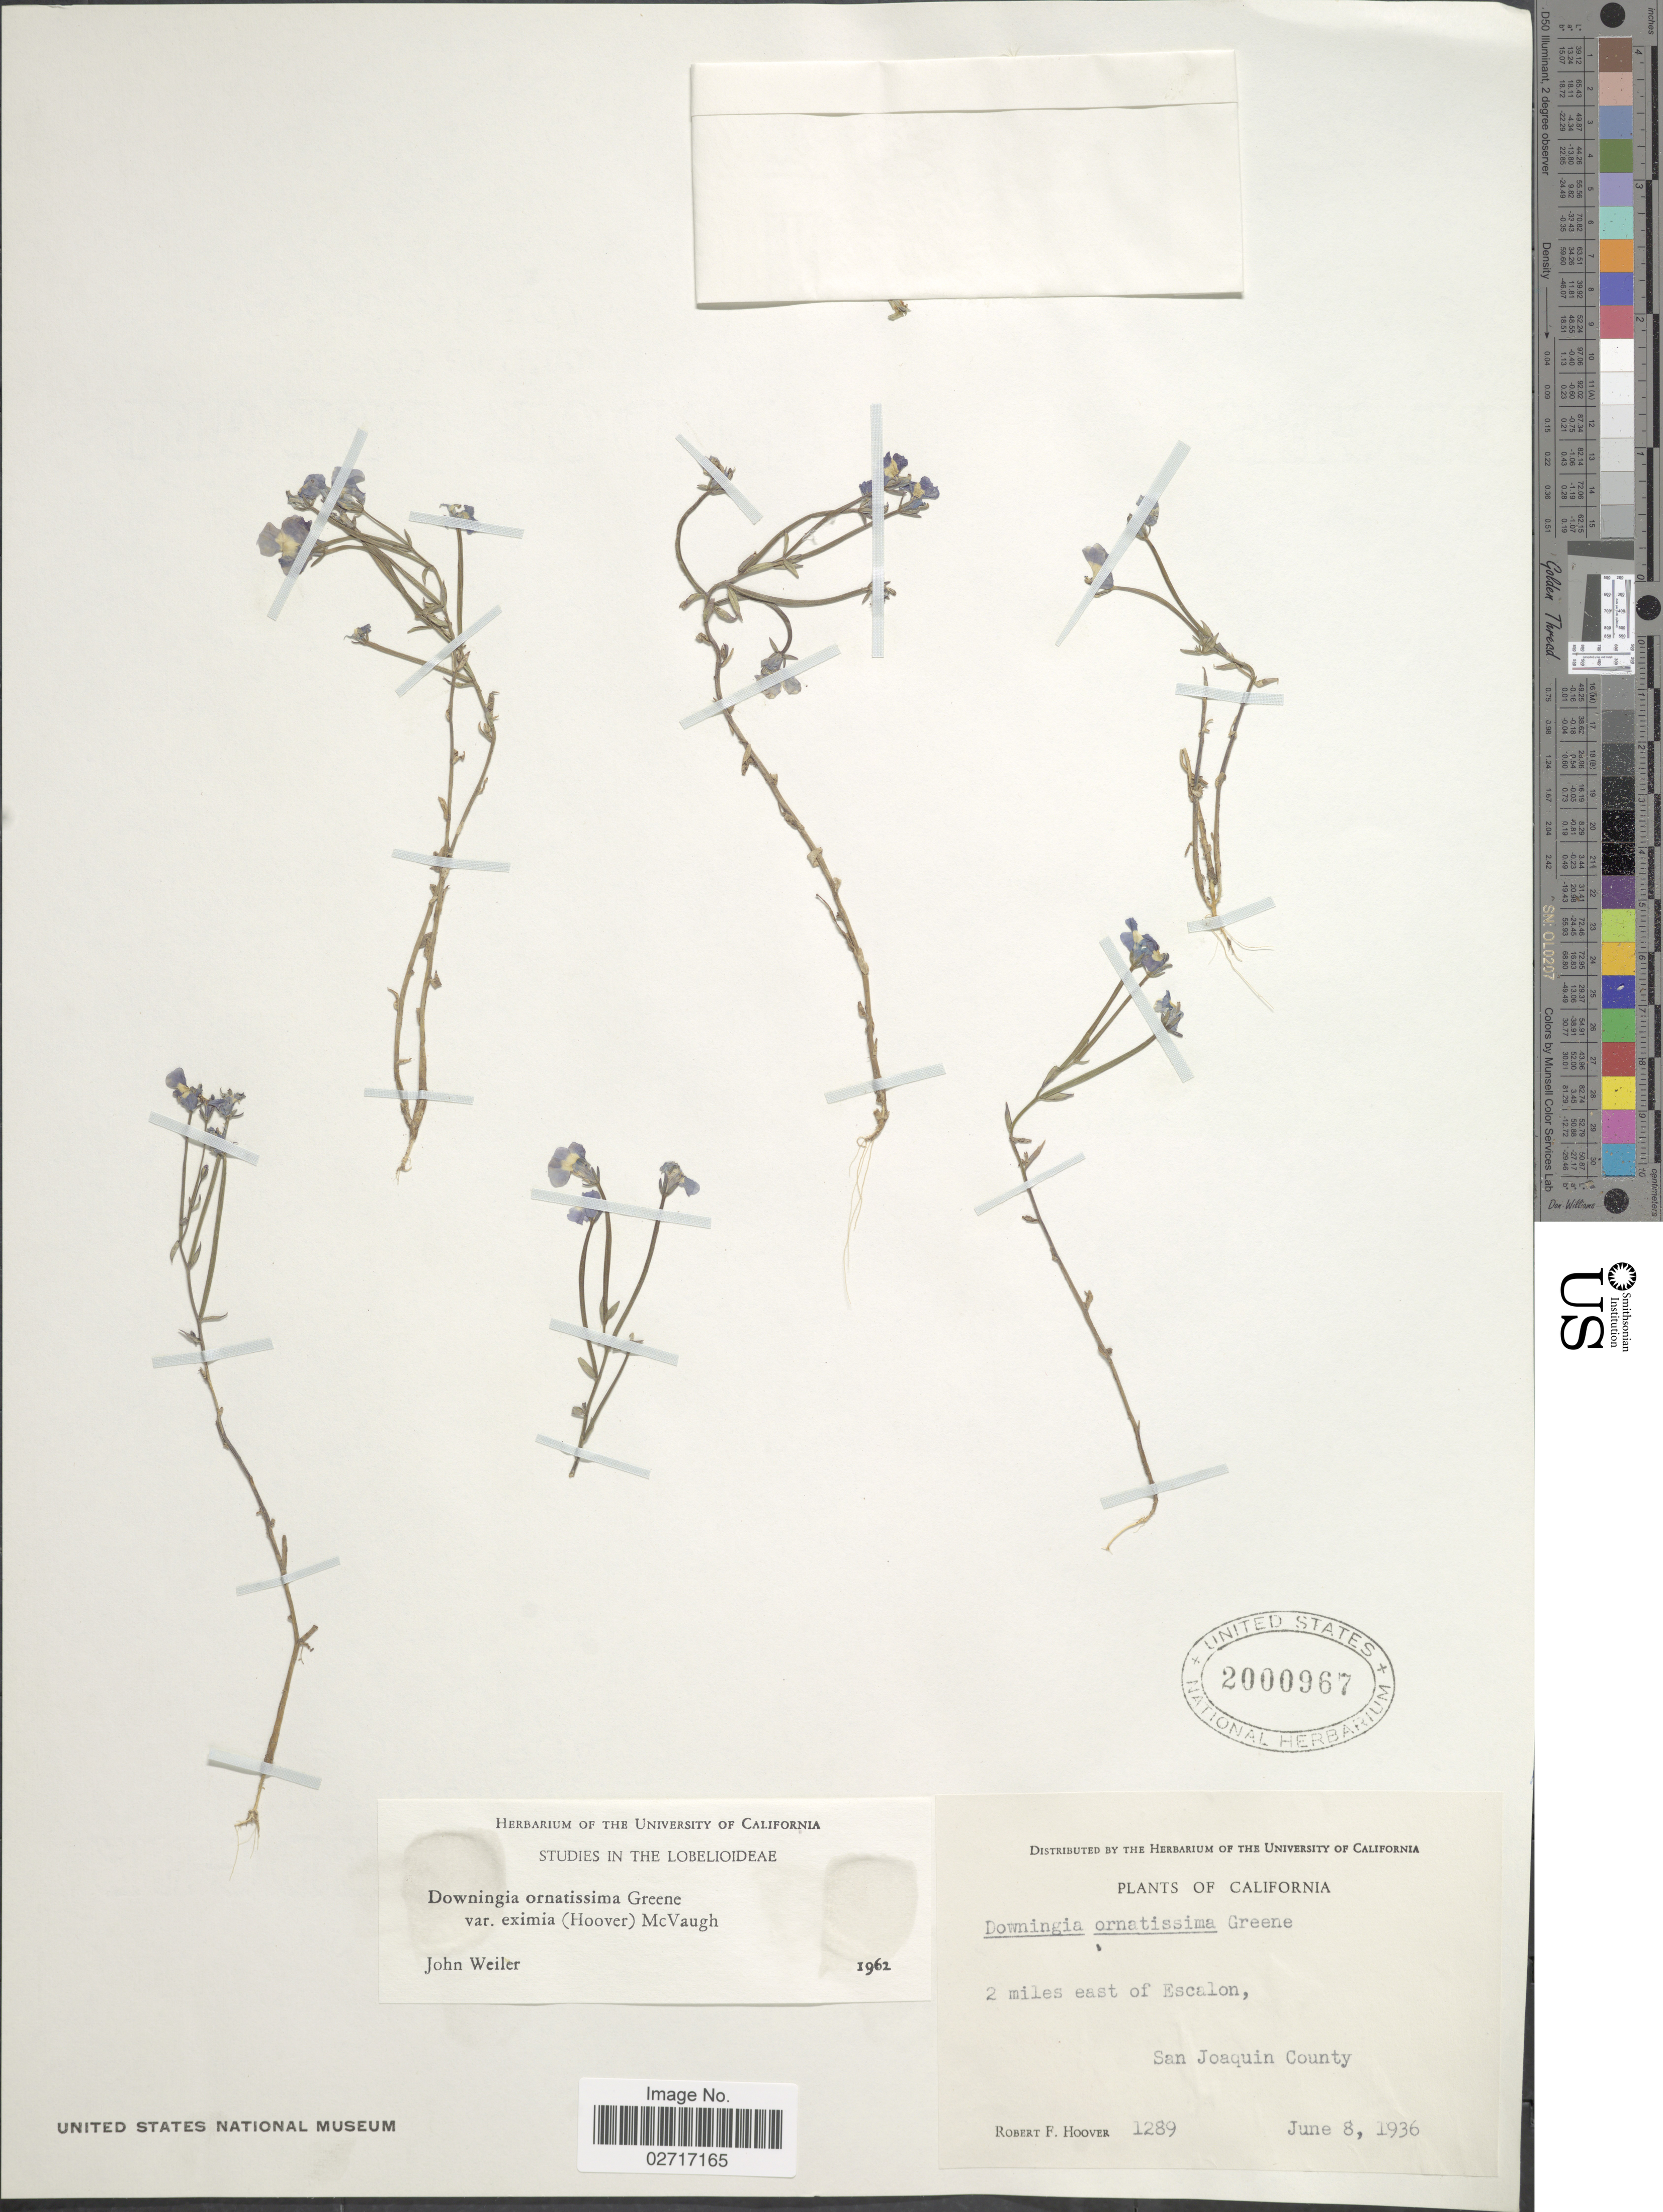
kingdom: Plantae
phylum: Tracheophyta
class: Magnoliopsida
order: Asterales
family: Campanulaceae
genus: Downingia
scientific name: Downingia ornatissima var. eximia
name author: (Hoover) McVaugh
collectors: R. F. Hoover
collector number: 1289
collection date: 1936-06-08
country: United States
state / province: California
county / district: San Joaquin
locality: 2 miles east of Escalon, San Joaquin County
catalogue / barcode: US 2000967